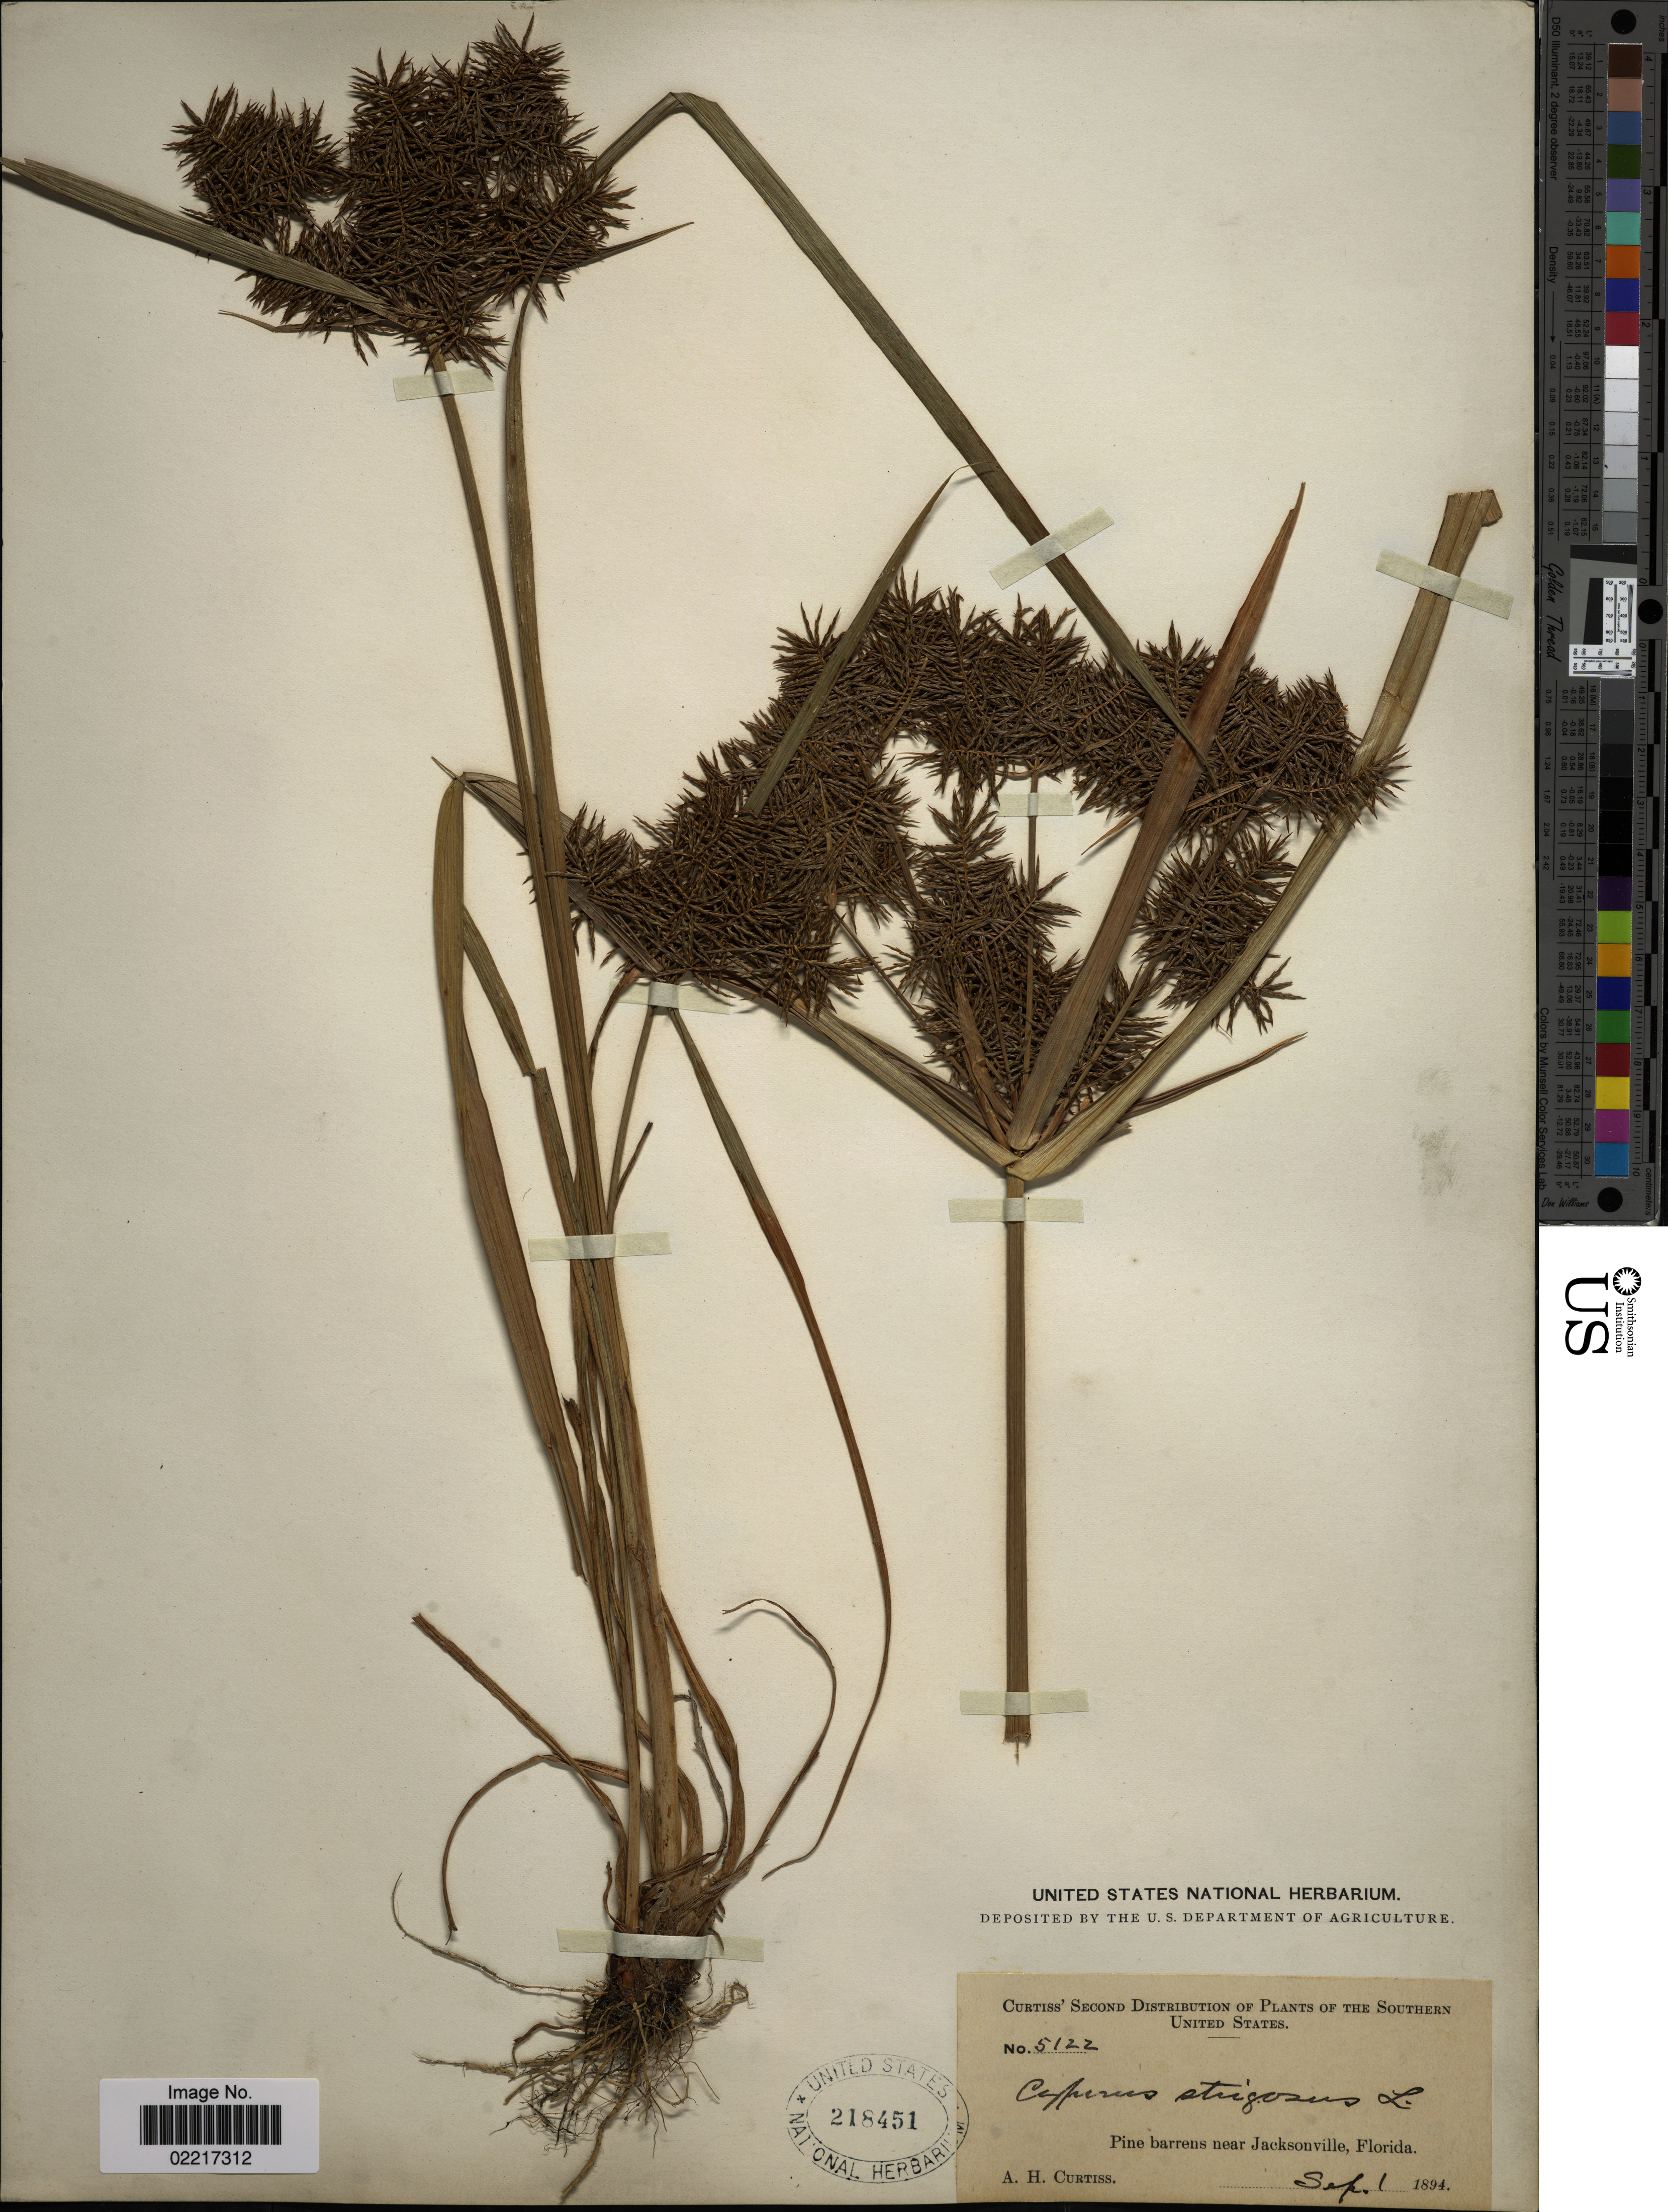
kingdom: Plantae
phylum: Tracheophyta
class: Liliopsida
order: Poales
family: Cyperaceae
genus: Cyperus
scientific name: Cyperus odoratus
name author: L.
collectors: A. H. Curtiss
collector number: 5122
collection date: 1894-09-01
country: United States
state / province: Florida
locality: Pine barrens near Jacksonville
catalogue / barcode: US 218451